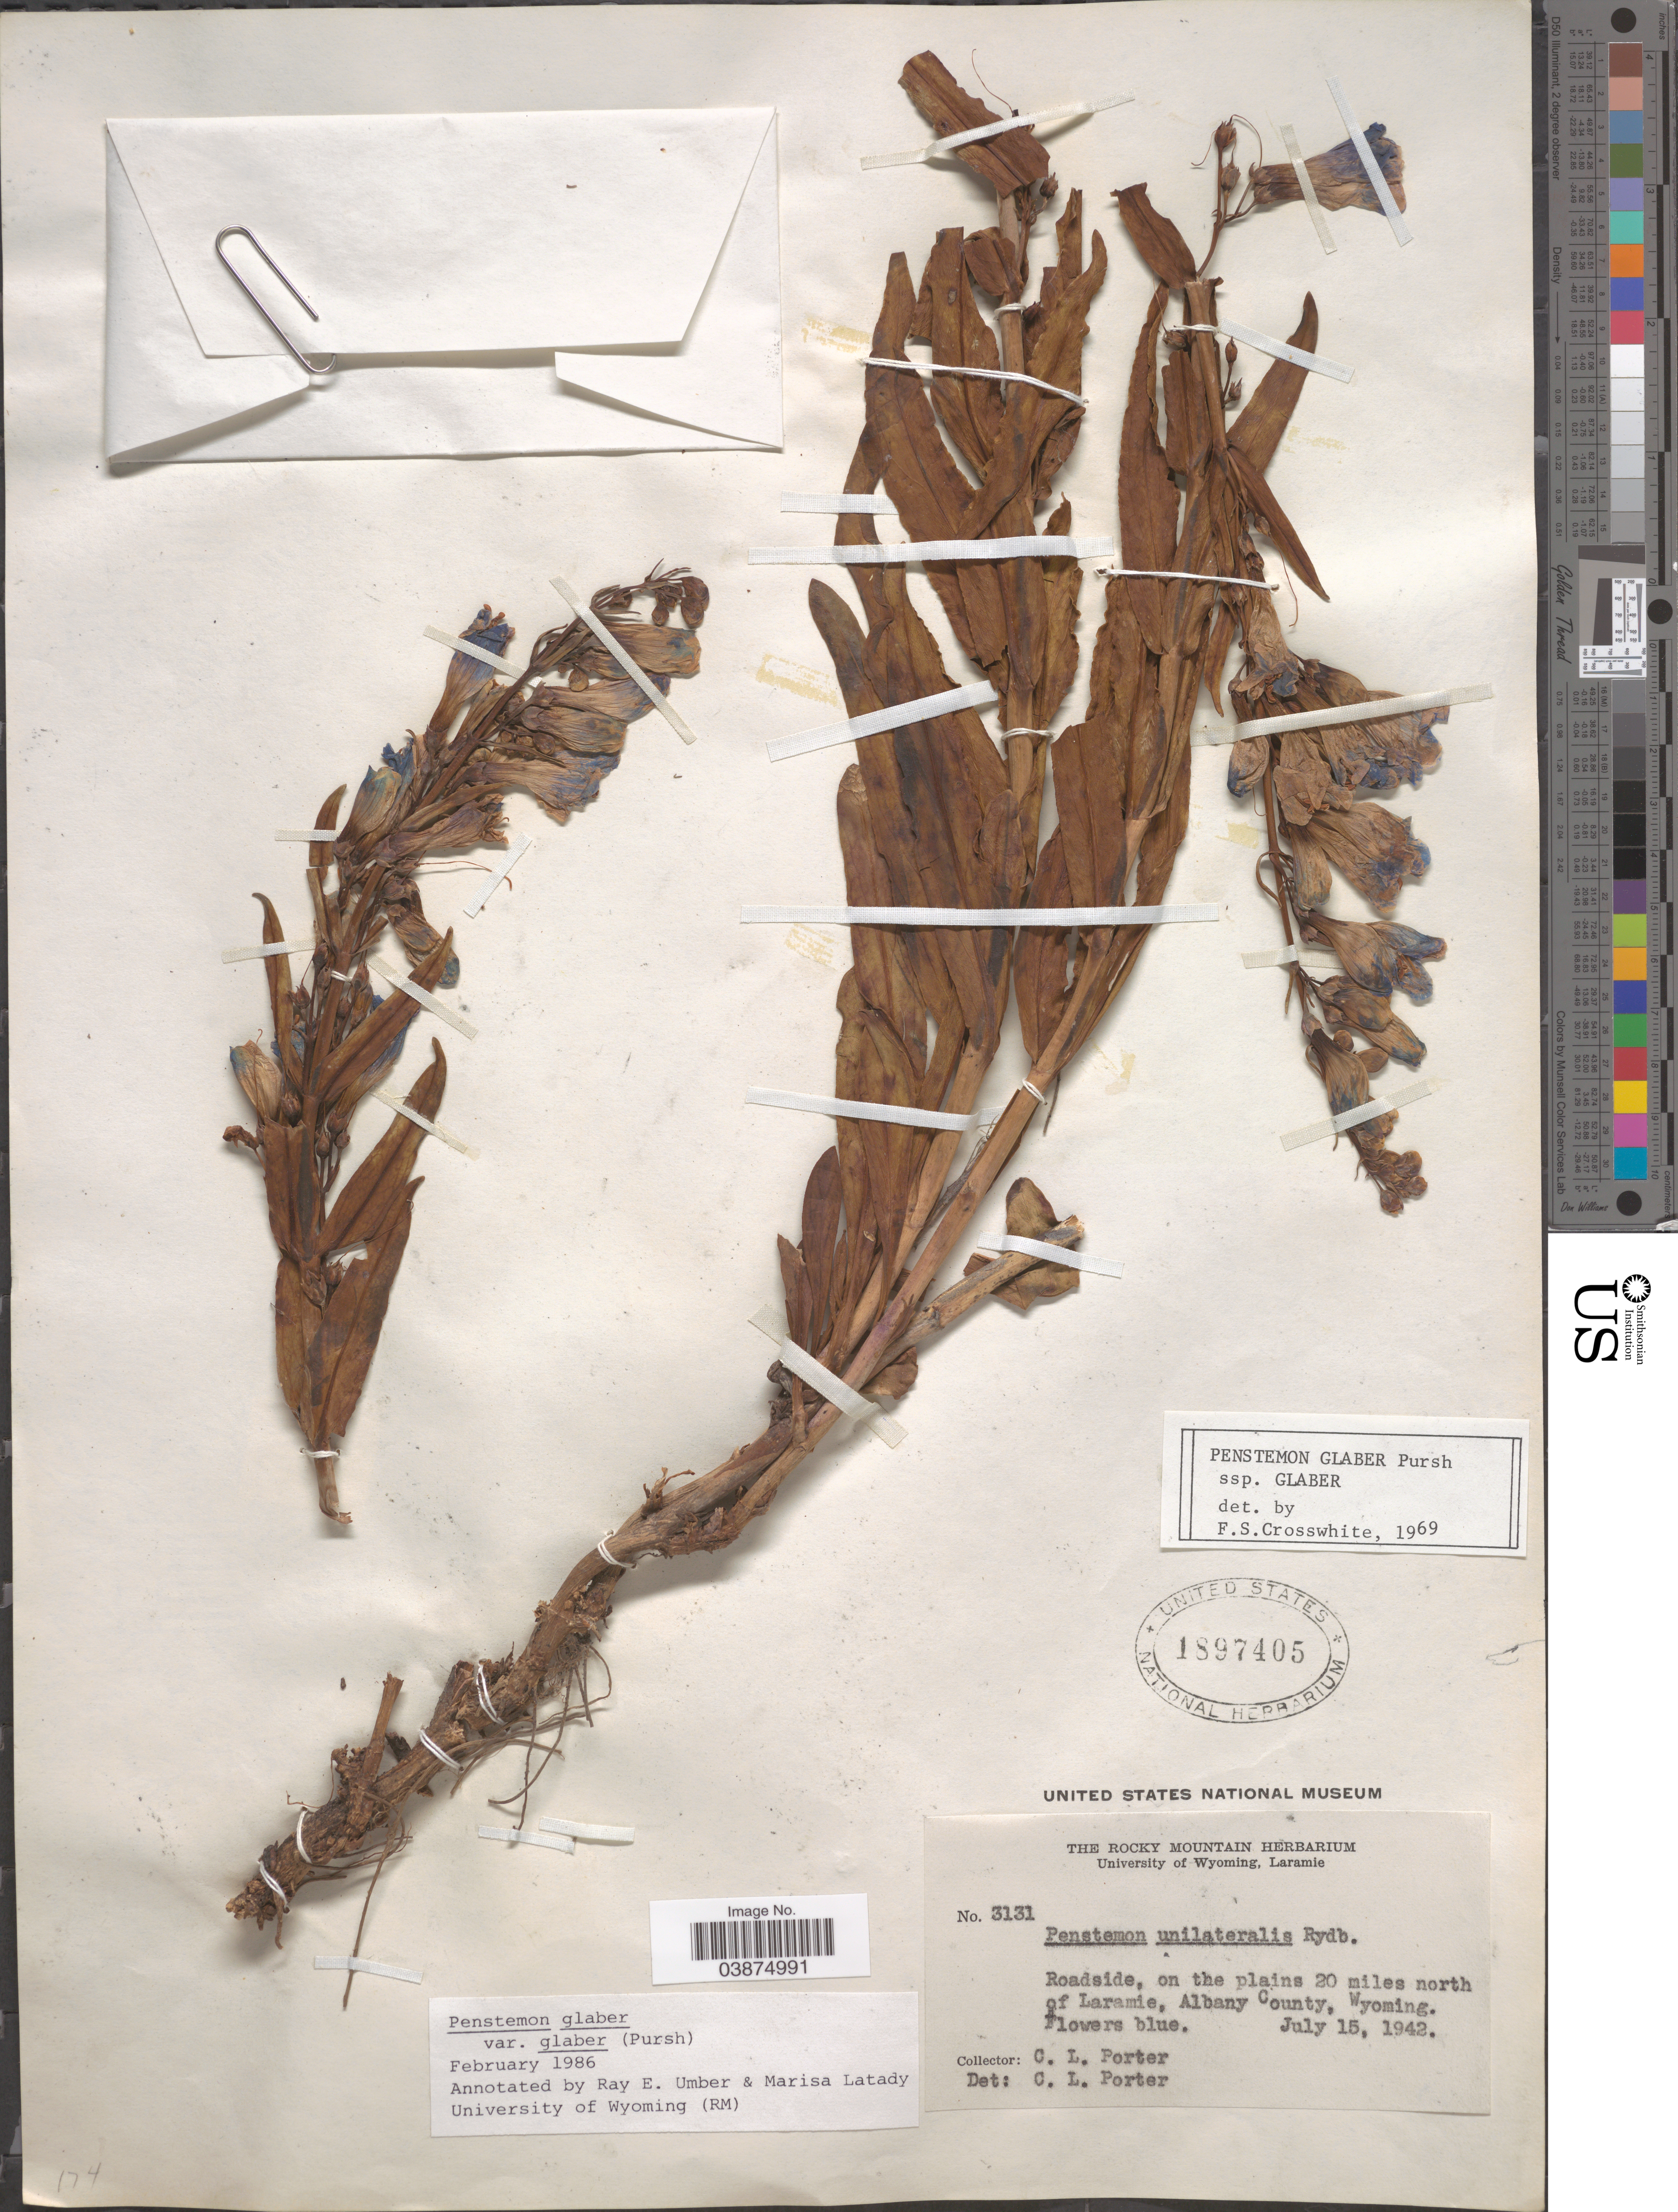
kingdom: Plantae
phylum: Tracheophyta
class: Magnoliopsida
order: Lamiales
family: Plantaginaceae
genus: Penstemon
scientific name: Penstemon glaber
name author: Pursh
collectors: C. L. Porter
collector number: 3131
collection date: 1942-07-15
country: United States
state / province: Wyoming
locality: Roadside, on the plains 20 miles north of Laramie, Albany County.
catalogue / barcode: US 1897405